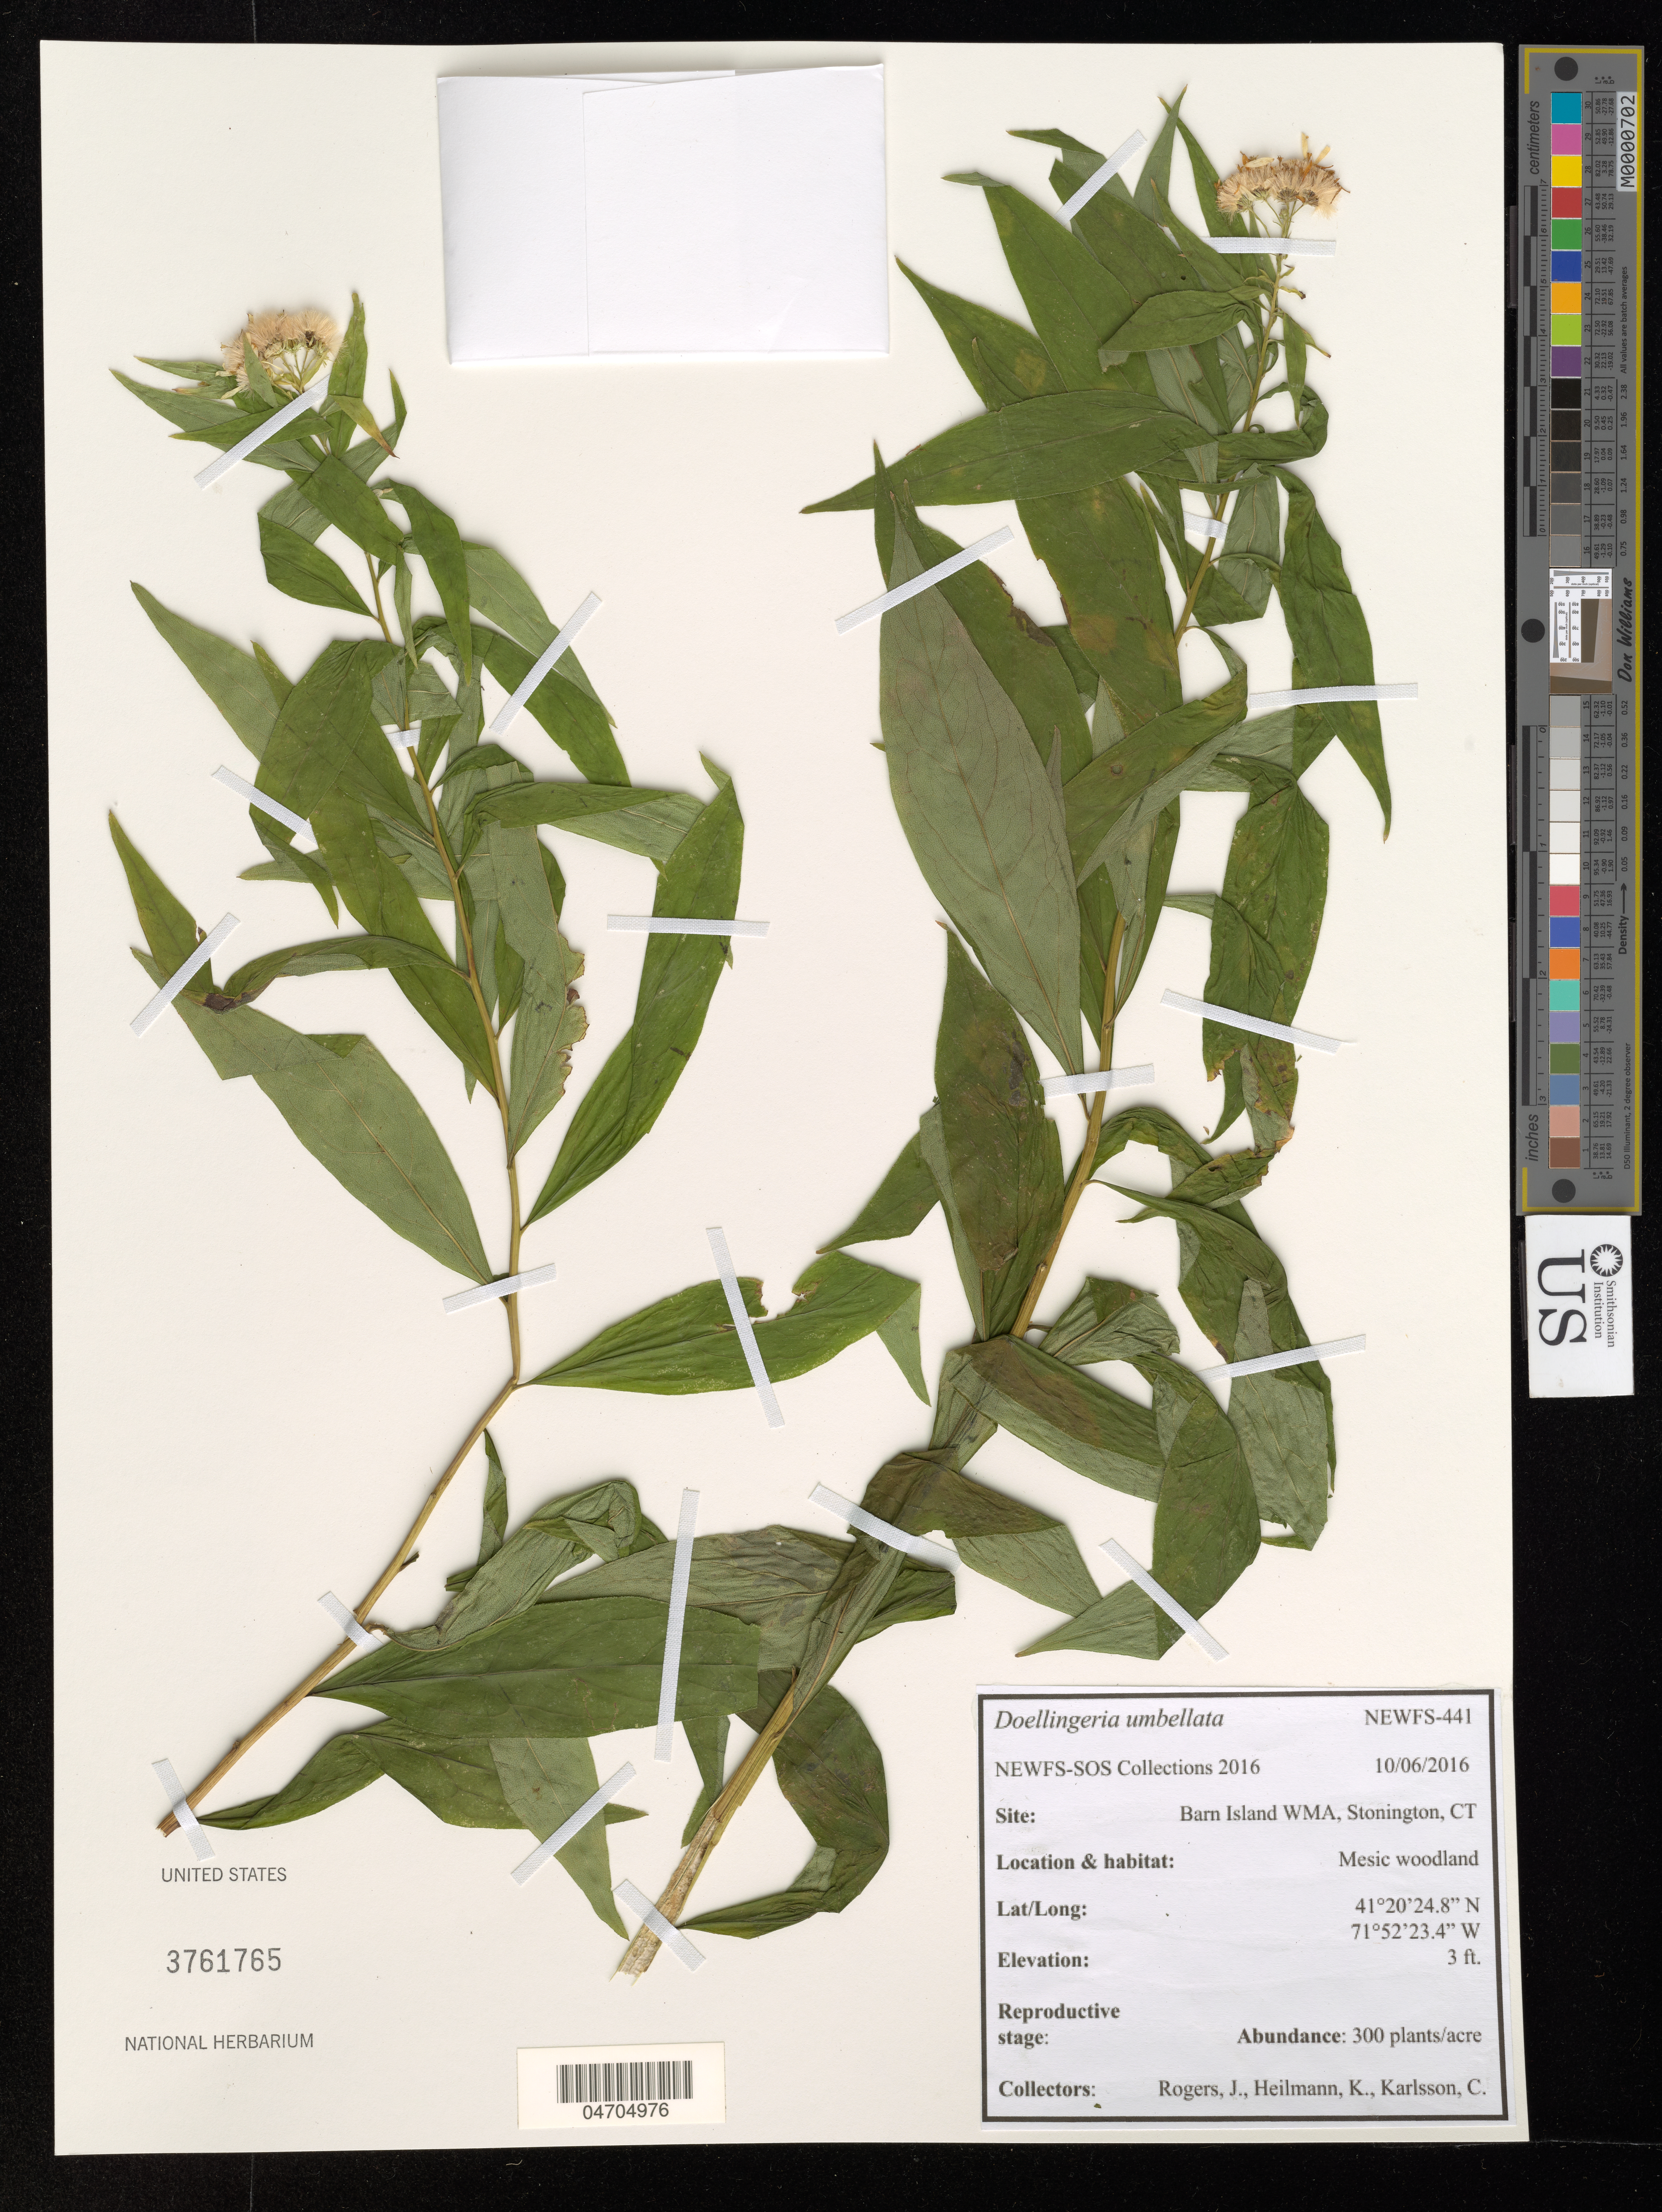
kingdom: Plantae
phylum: Tracheophyta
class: Magnoliopsida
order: Asterales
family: Asteraceae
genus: Doellingeria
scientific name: Doellingeria umbellata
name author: (Mill.) Nees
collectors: J. Rogers, K. Heilmann & C. Karlsson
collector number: NEWFS-441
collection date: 2016-10-06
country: United States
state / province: Connecticut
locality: Barn Island WMA, Stonington.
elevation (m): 1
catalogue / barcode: US 3761765